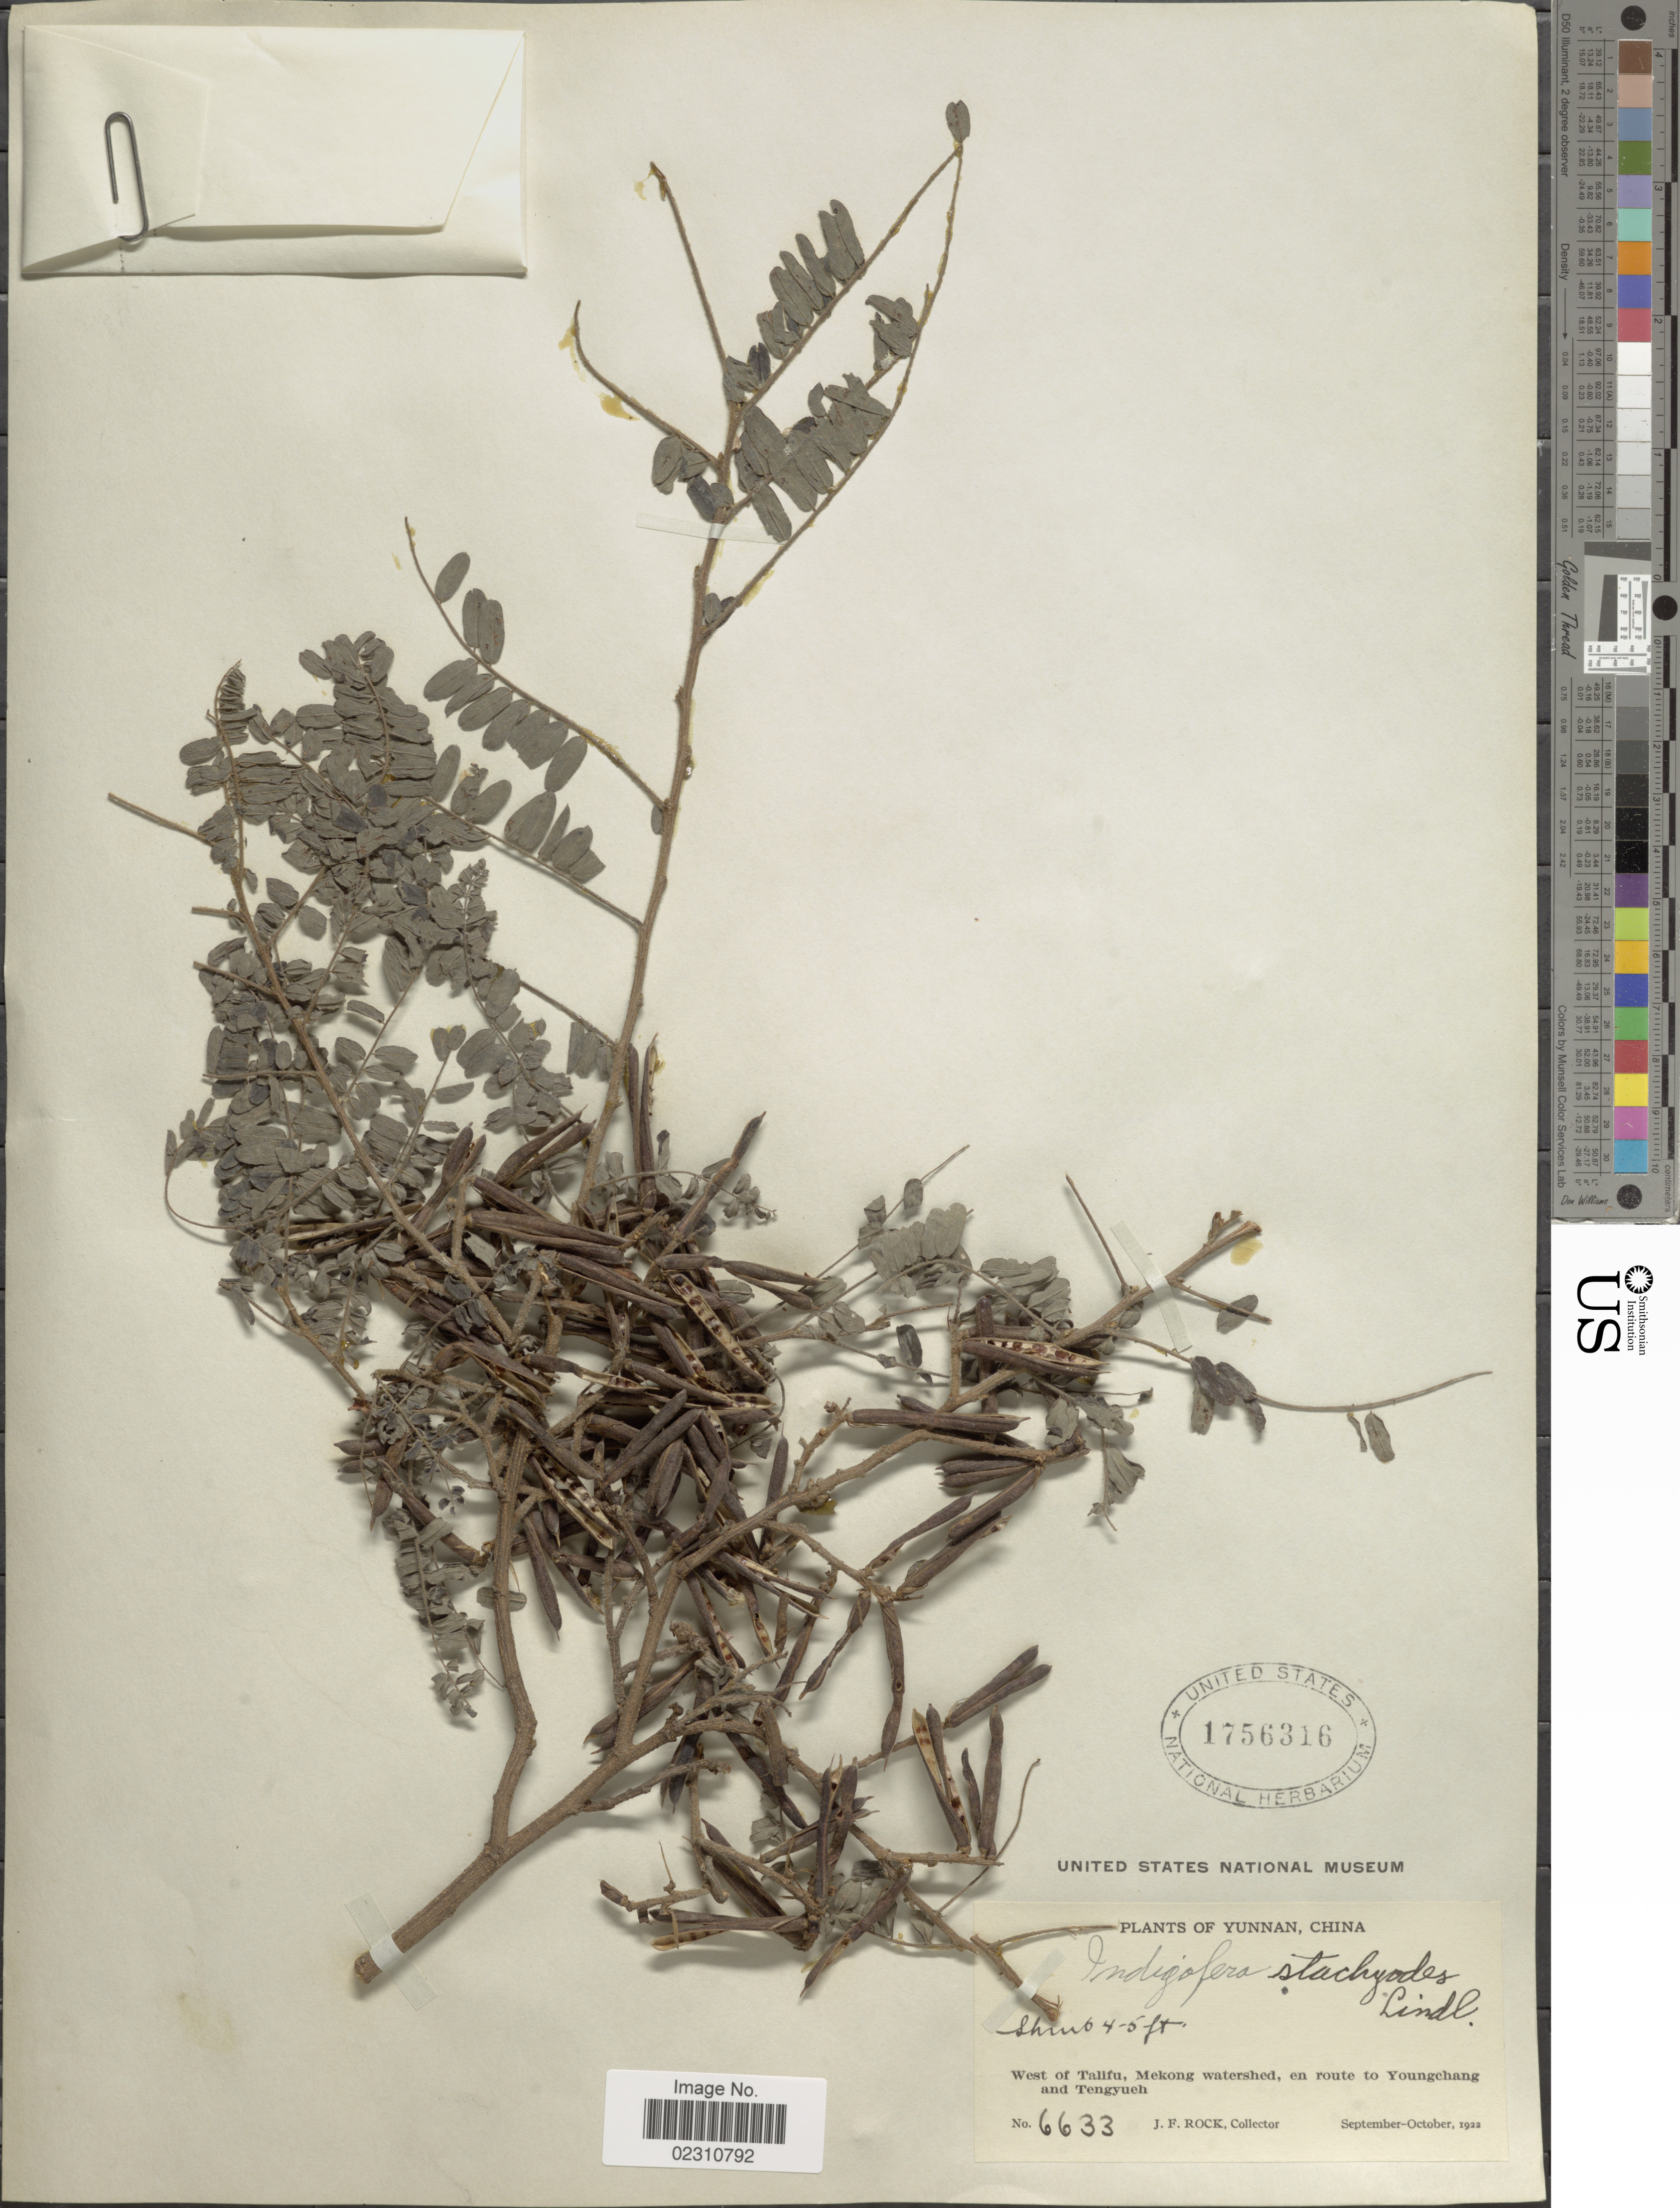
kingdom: Plantae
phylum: Tracheophyta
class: Magnoliopsida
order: Fabales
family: Fabaceae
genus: Indigofera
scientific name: Indigofera dosua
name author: Buch.-Ham. ex D. Don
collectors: J. Rock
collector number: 6633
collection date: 1922-09/1922-10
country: China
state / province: Yunnan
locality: Yunnan, China. West of Talifu, Mekong watershed, en route to Youngchang and Yengyueh.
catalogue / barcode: US 1756316